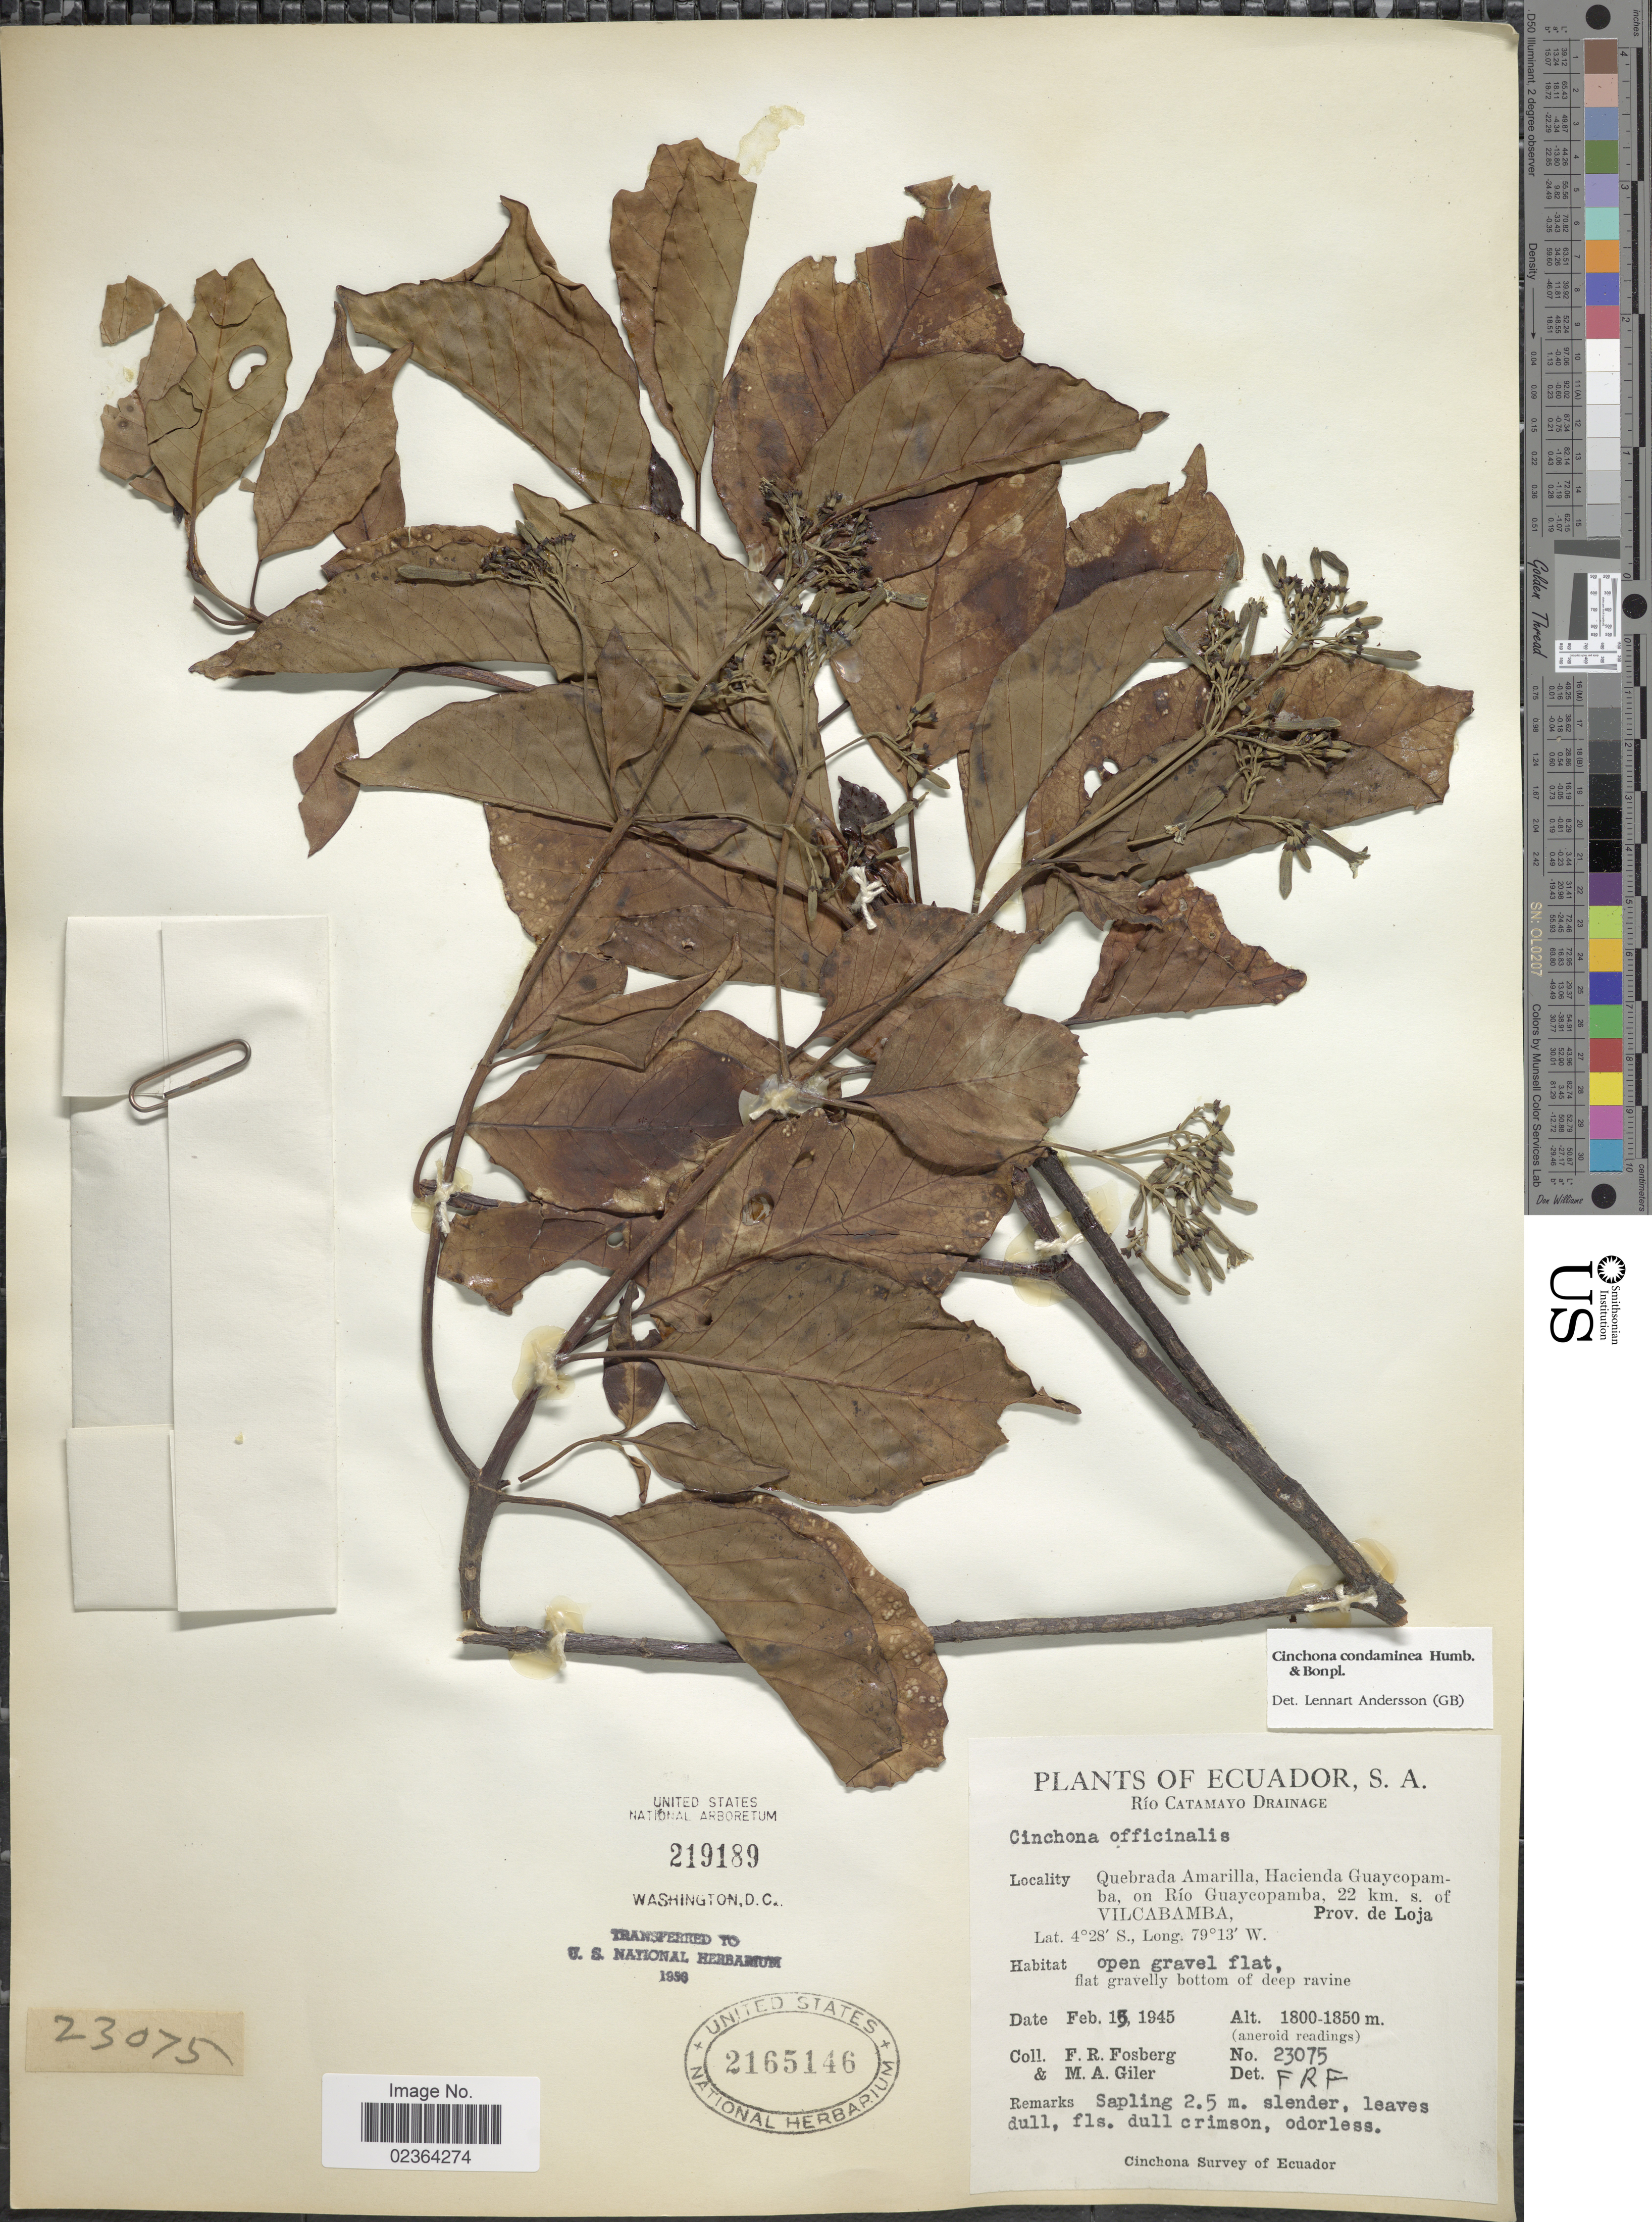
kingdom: Plantae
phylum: Tracheophyta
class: Magnoliopsida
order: Gentianales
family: Rubiaceae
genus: Cinchona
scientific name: Cinchona condaminea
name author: Humb. & Bonpl.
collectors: F. R. Fosberg & M. Giler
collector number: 23075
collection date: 1945-02-15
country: Ecuador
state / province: Loja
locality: Rio Catamayo Drainage, Quebrada Amarilla, Hacienda Guaycopamba, on Rio Guaycopamba, 22 km. s. of Vilcabamba, Prov.de Loja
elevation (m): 1800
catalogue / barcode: US 2165146